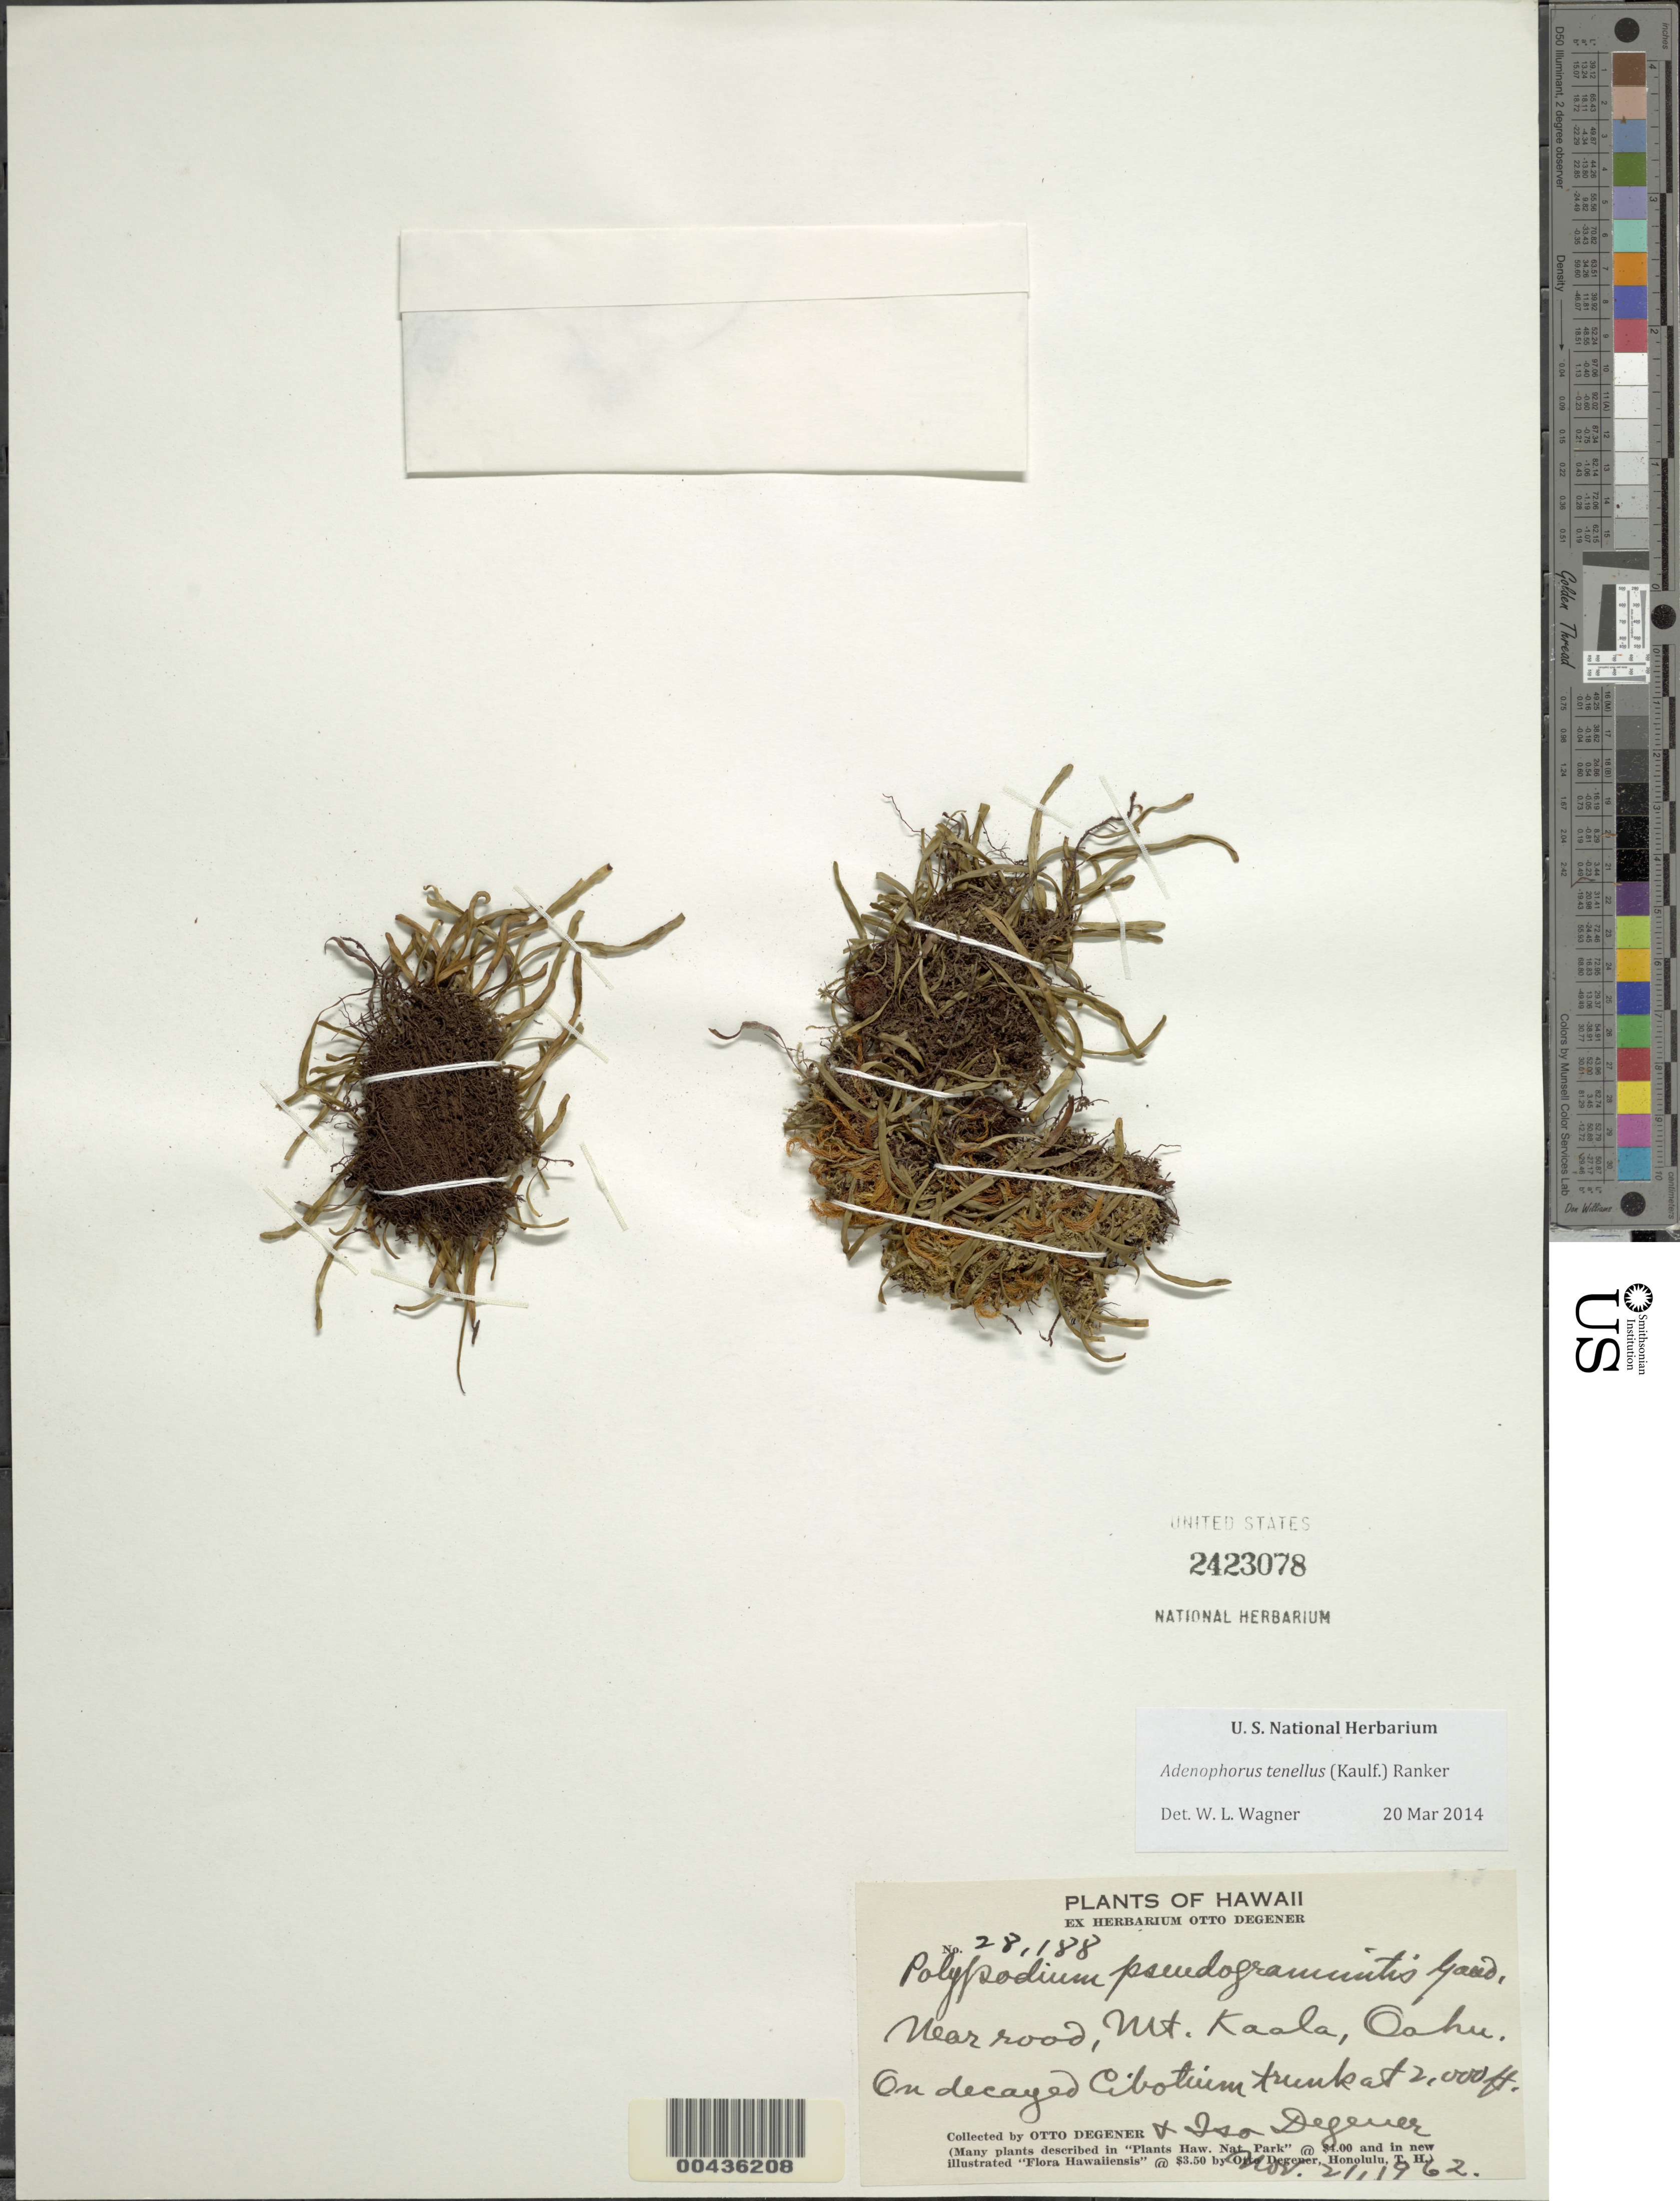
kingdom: Plantae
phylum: Tracheophyta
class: Polypodiopsida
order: Polypodiales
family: Polypodiaceae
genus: Adenophorus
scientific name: Adenophorus tenellus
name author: (Kaulf.) Ranker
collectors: O. Degener & I. Degener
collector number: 28188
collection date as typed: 21 Nov 1962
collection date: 1962-11-21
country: United States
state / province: Hawaii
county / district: Honolulu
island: Oahu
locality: Near road, Mt. Kaala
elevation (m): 610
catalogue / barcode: US 2423078